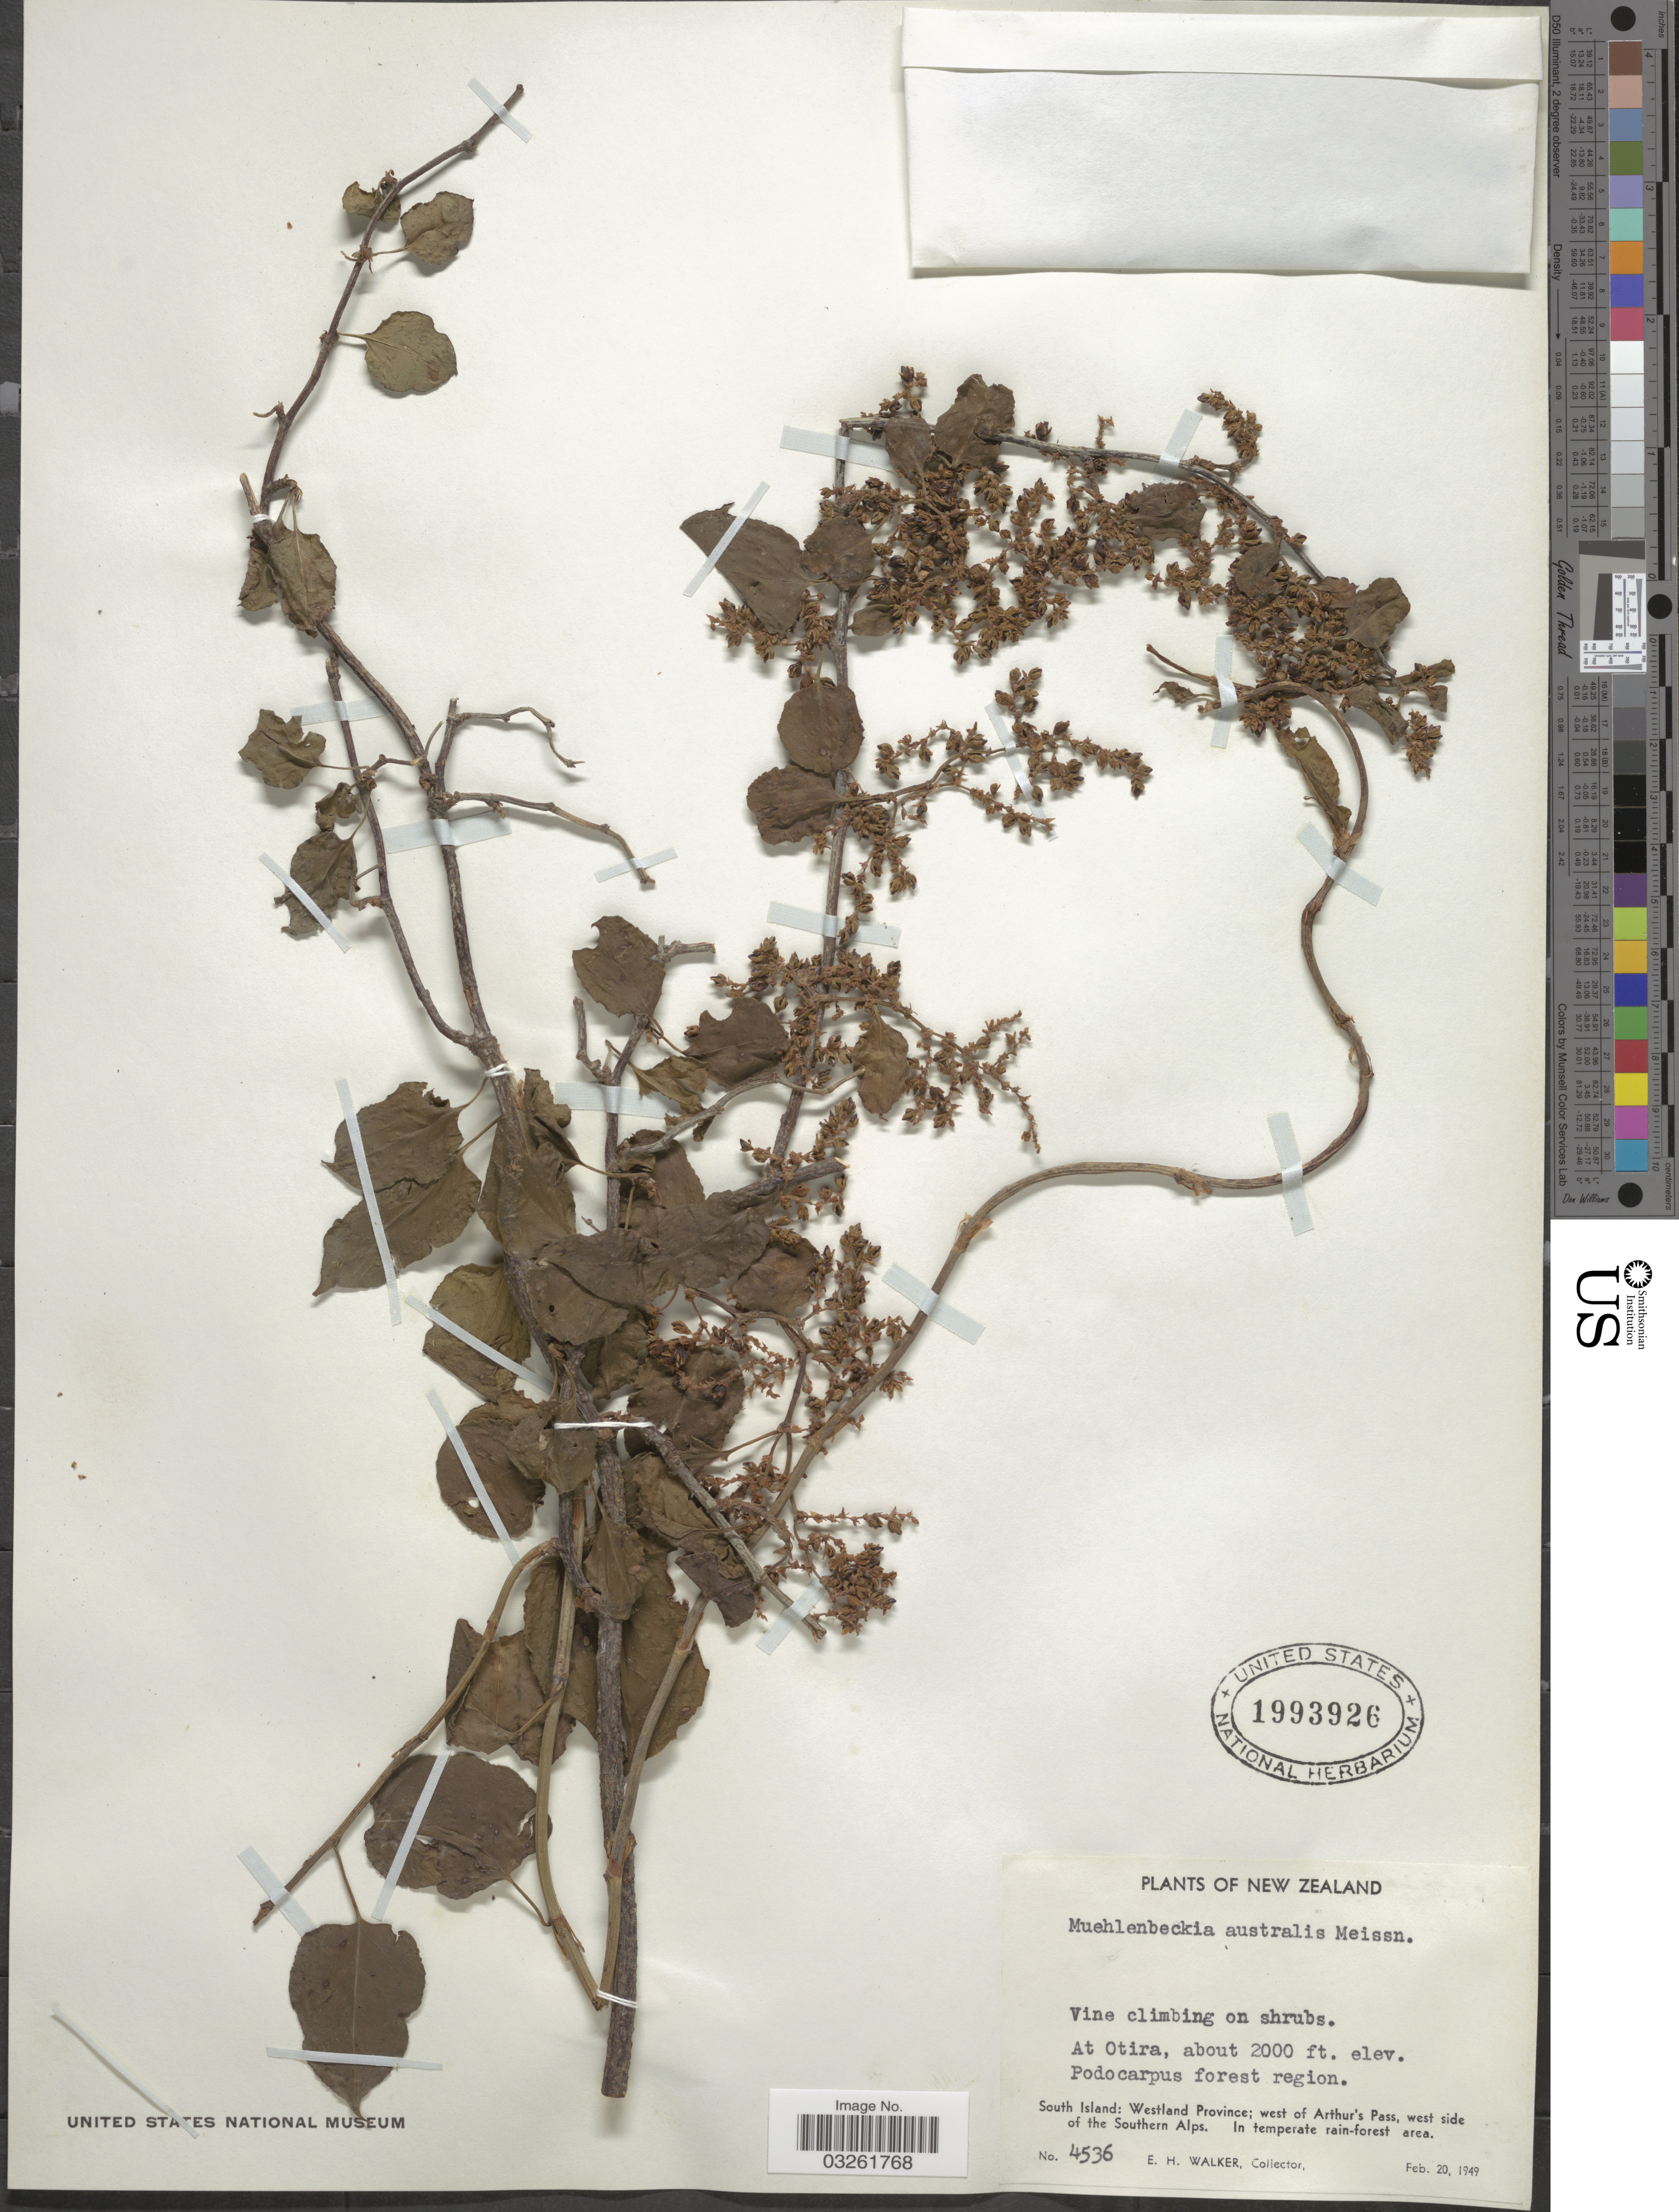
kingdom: Plantae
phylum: Tracheophyta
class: Magnoliopsida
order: Caryophyllales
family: Polygonaceae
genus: Muehlenbeckia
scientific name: Muehlenbeckia australis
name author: Meisn.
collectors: E. H. Walker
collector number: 4536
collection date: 1949-02-20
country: New Zealand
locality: At Otira. South Island: Westland Province; west of Arthur's Pass, west side of the Southern Alps.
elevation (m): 610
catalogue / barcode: US 1993926